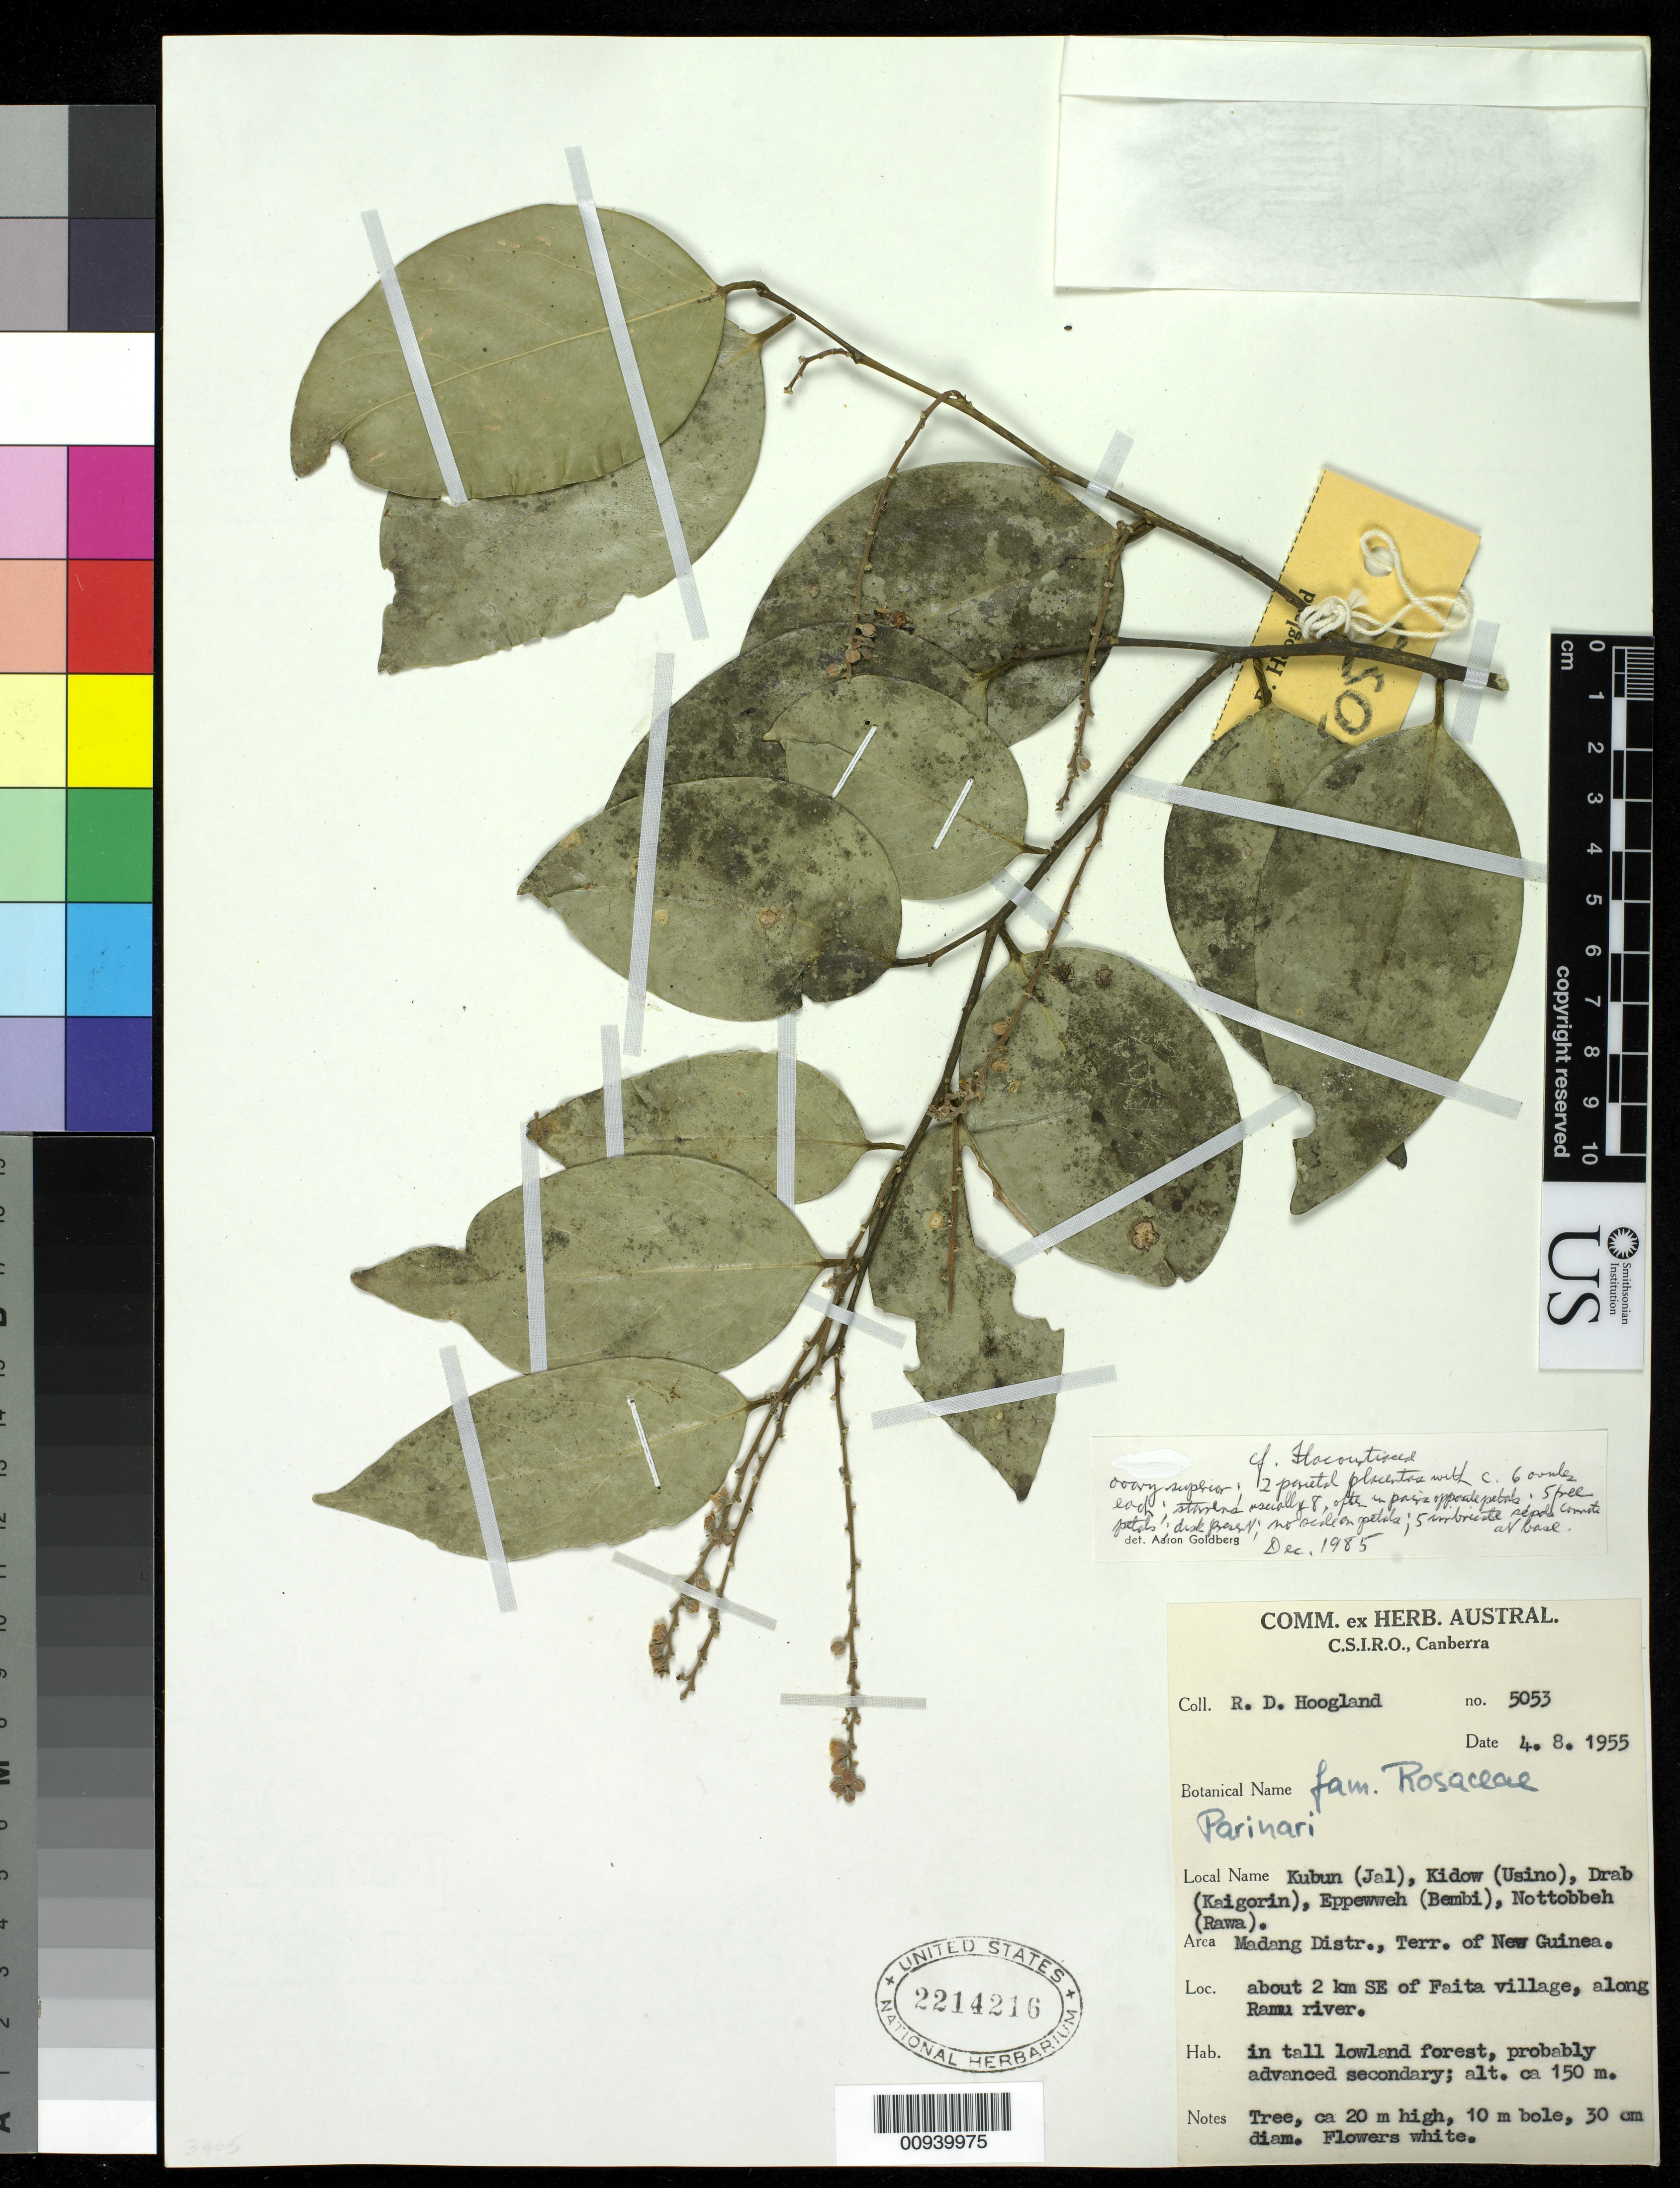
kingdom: Plantae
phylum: Tracheophyta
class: Magnoliopsida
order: Fabales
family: Polygalaceae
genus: Xanthophyllum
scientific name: Xanthophyllum papuanum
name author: Whitmore ex Meijden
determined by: van der Meijden, Ruud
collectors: R. D. Hoogland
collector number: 5053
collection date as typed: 08 Apr 1955 or 04 Aug 1955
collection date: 1955-04-08 or 1955-08-04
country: Papua New Guinea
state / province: Madang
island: New Guinea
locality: about 2 km SE of Faita village along Ramu river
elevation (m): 150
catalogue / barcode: US 2214216